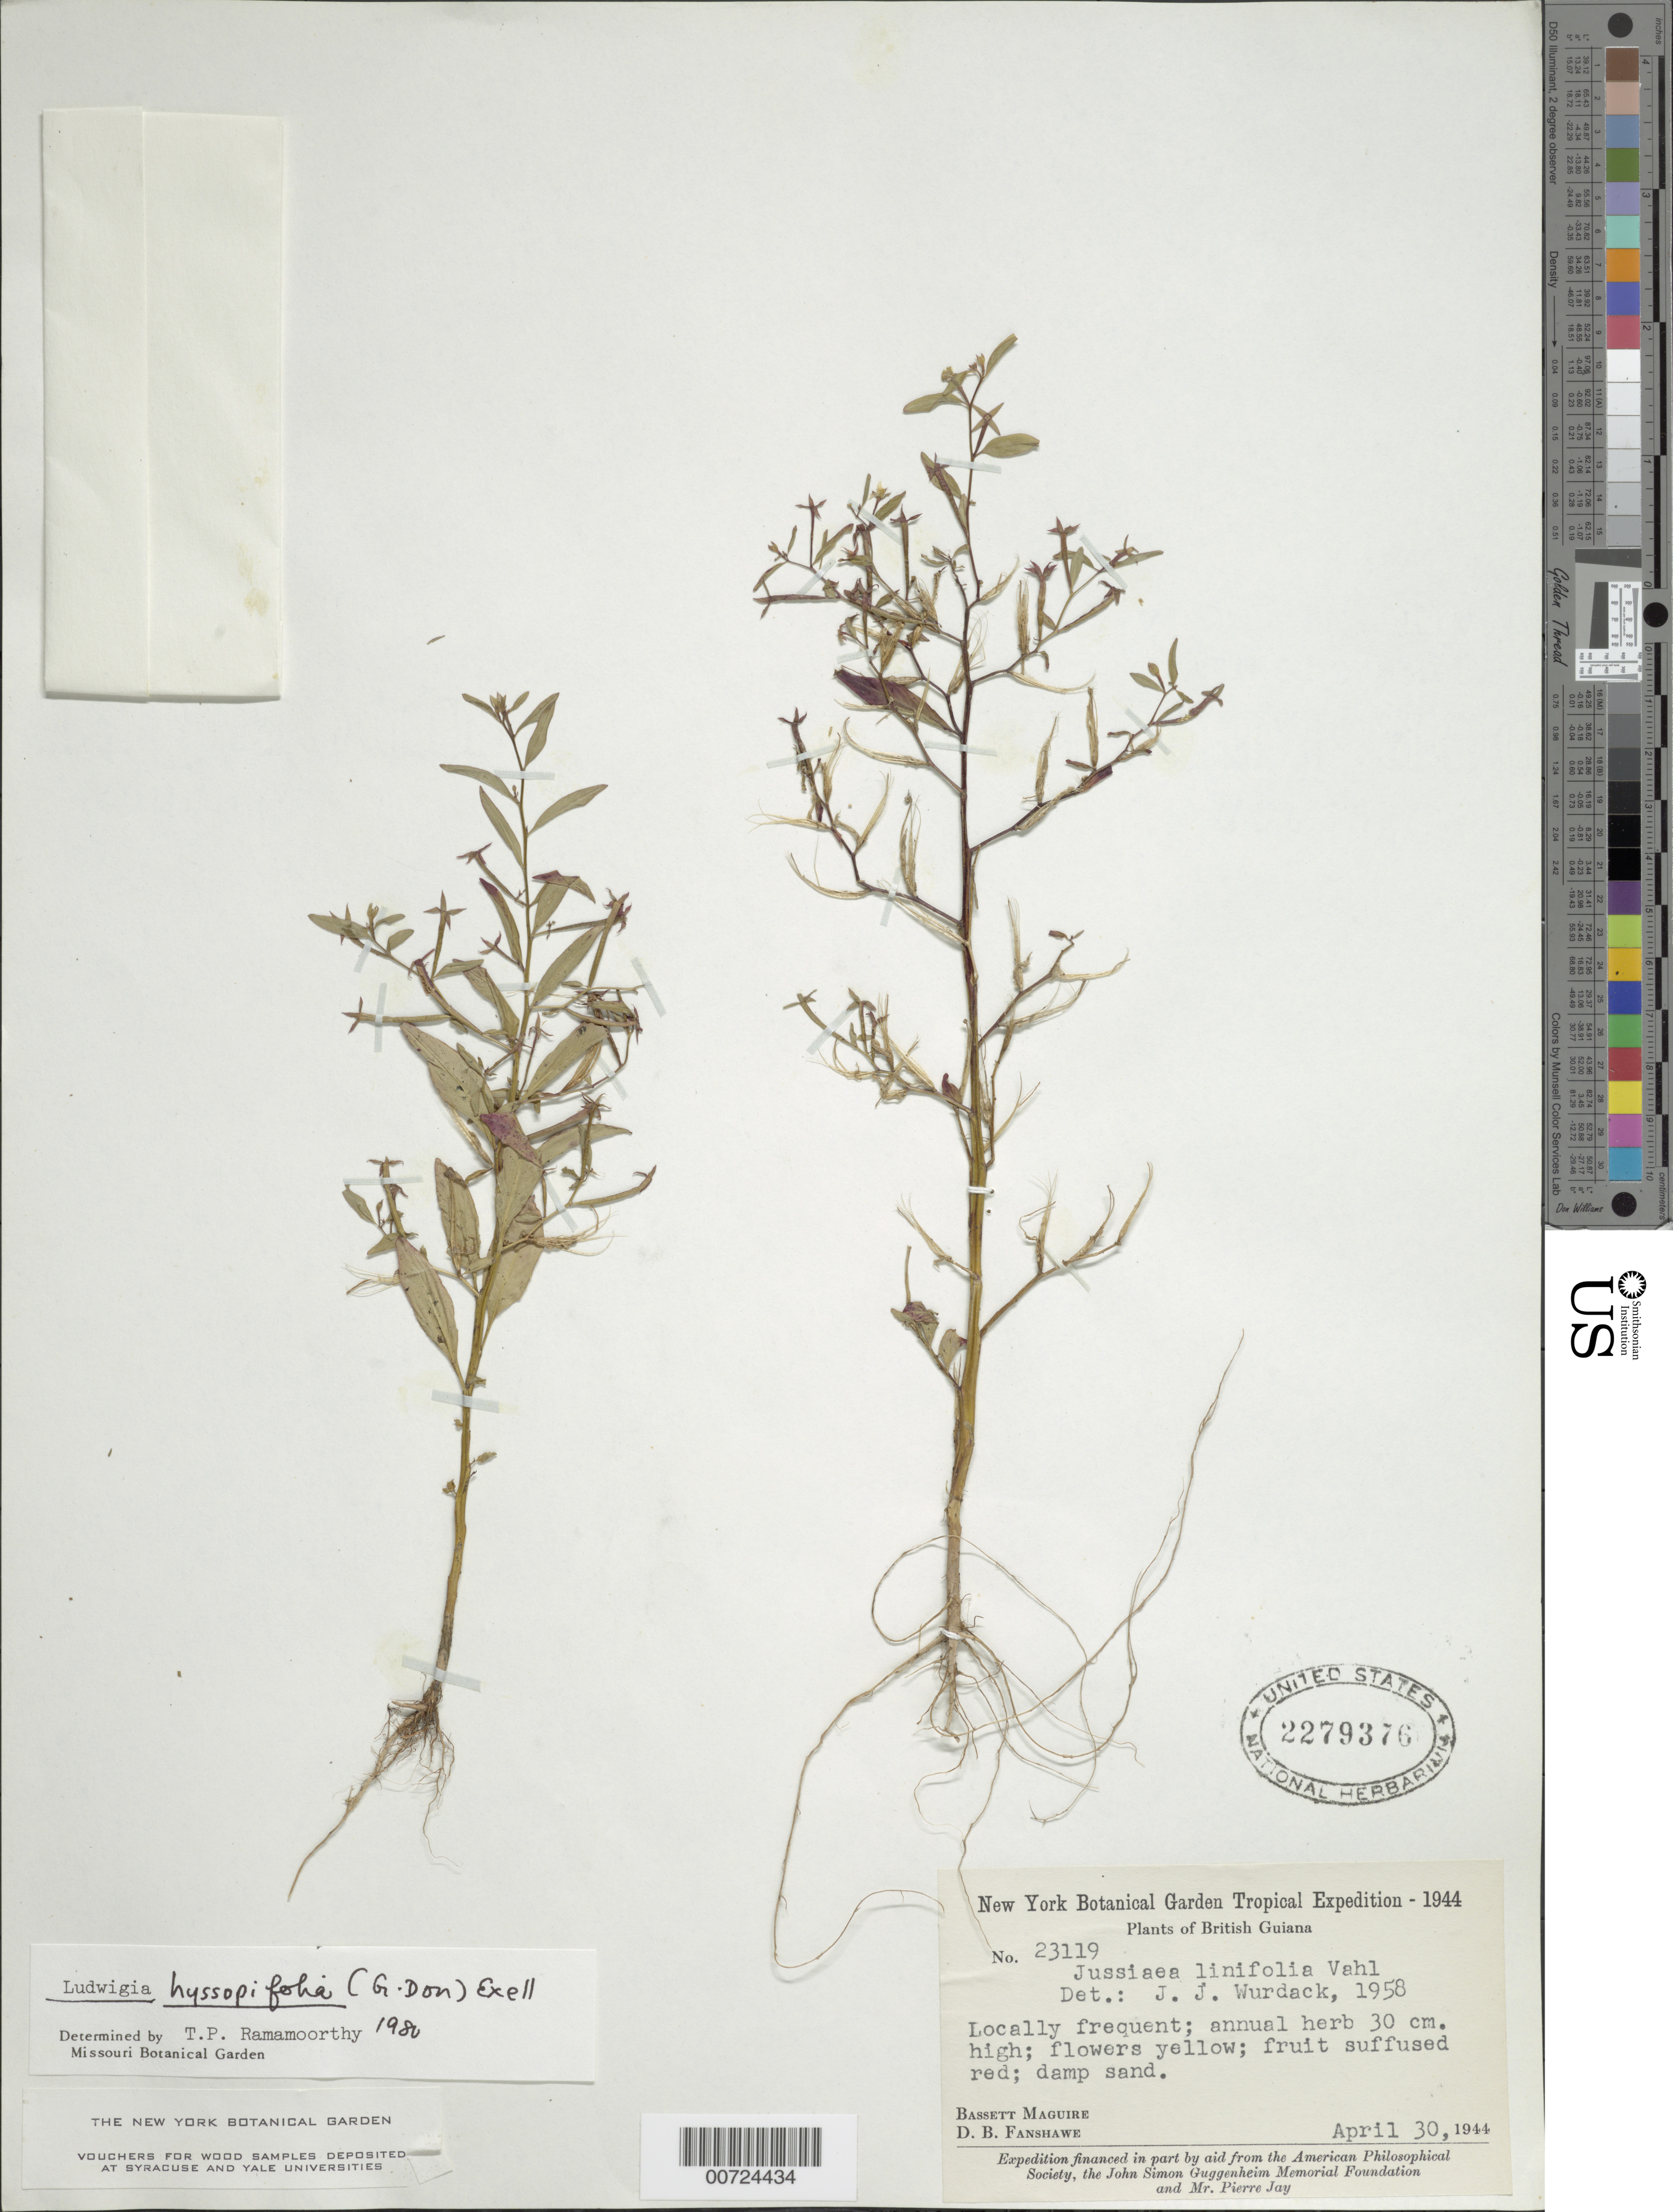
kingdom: Plantae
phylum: Tracheophyta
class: Magnoliopsida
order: Myrtales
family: Onagraceae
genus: Ludwigia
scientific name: Ludwigia hyssopifolia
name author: (G. Don) Exell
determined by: Ramamoorthy, T. P.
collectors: B. Maguire & D. B. Fanshawe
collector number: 23119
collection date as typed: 30-Apr-44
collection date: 1944-04-30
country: Guyana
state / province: Potaro-Siparuni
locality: Kaieteur Plateau, Potaro River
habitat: Damp sand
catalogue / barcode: US 2279376